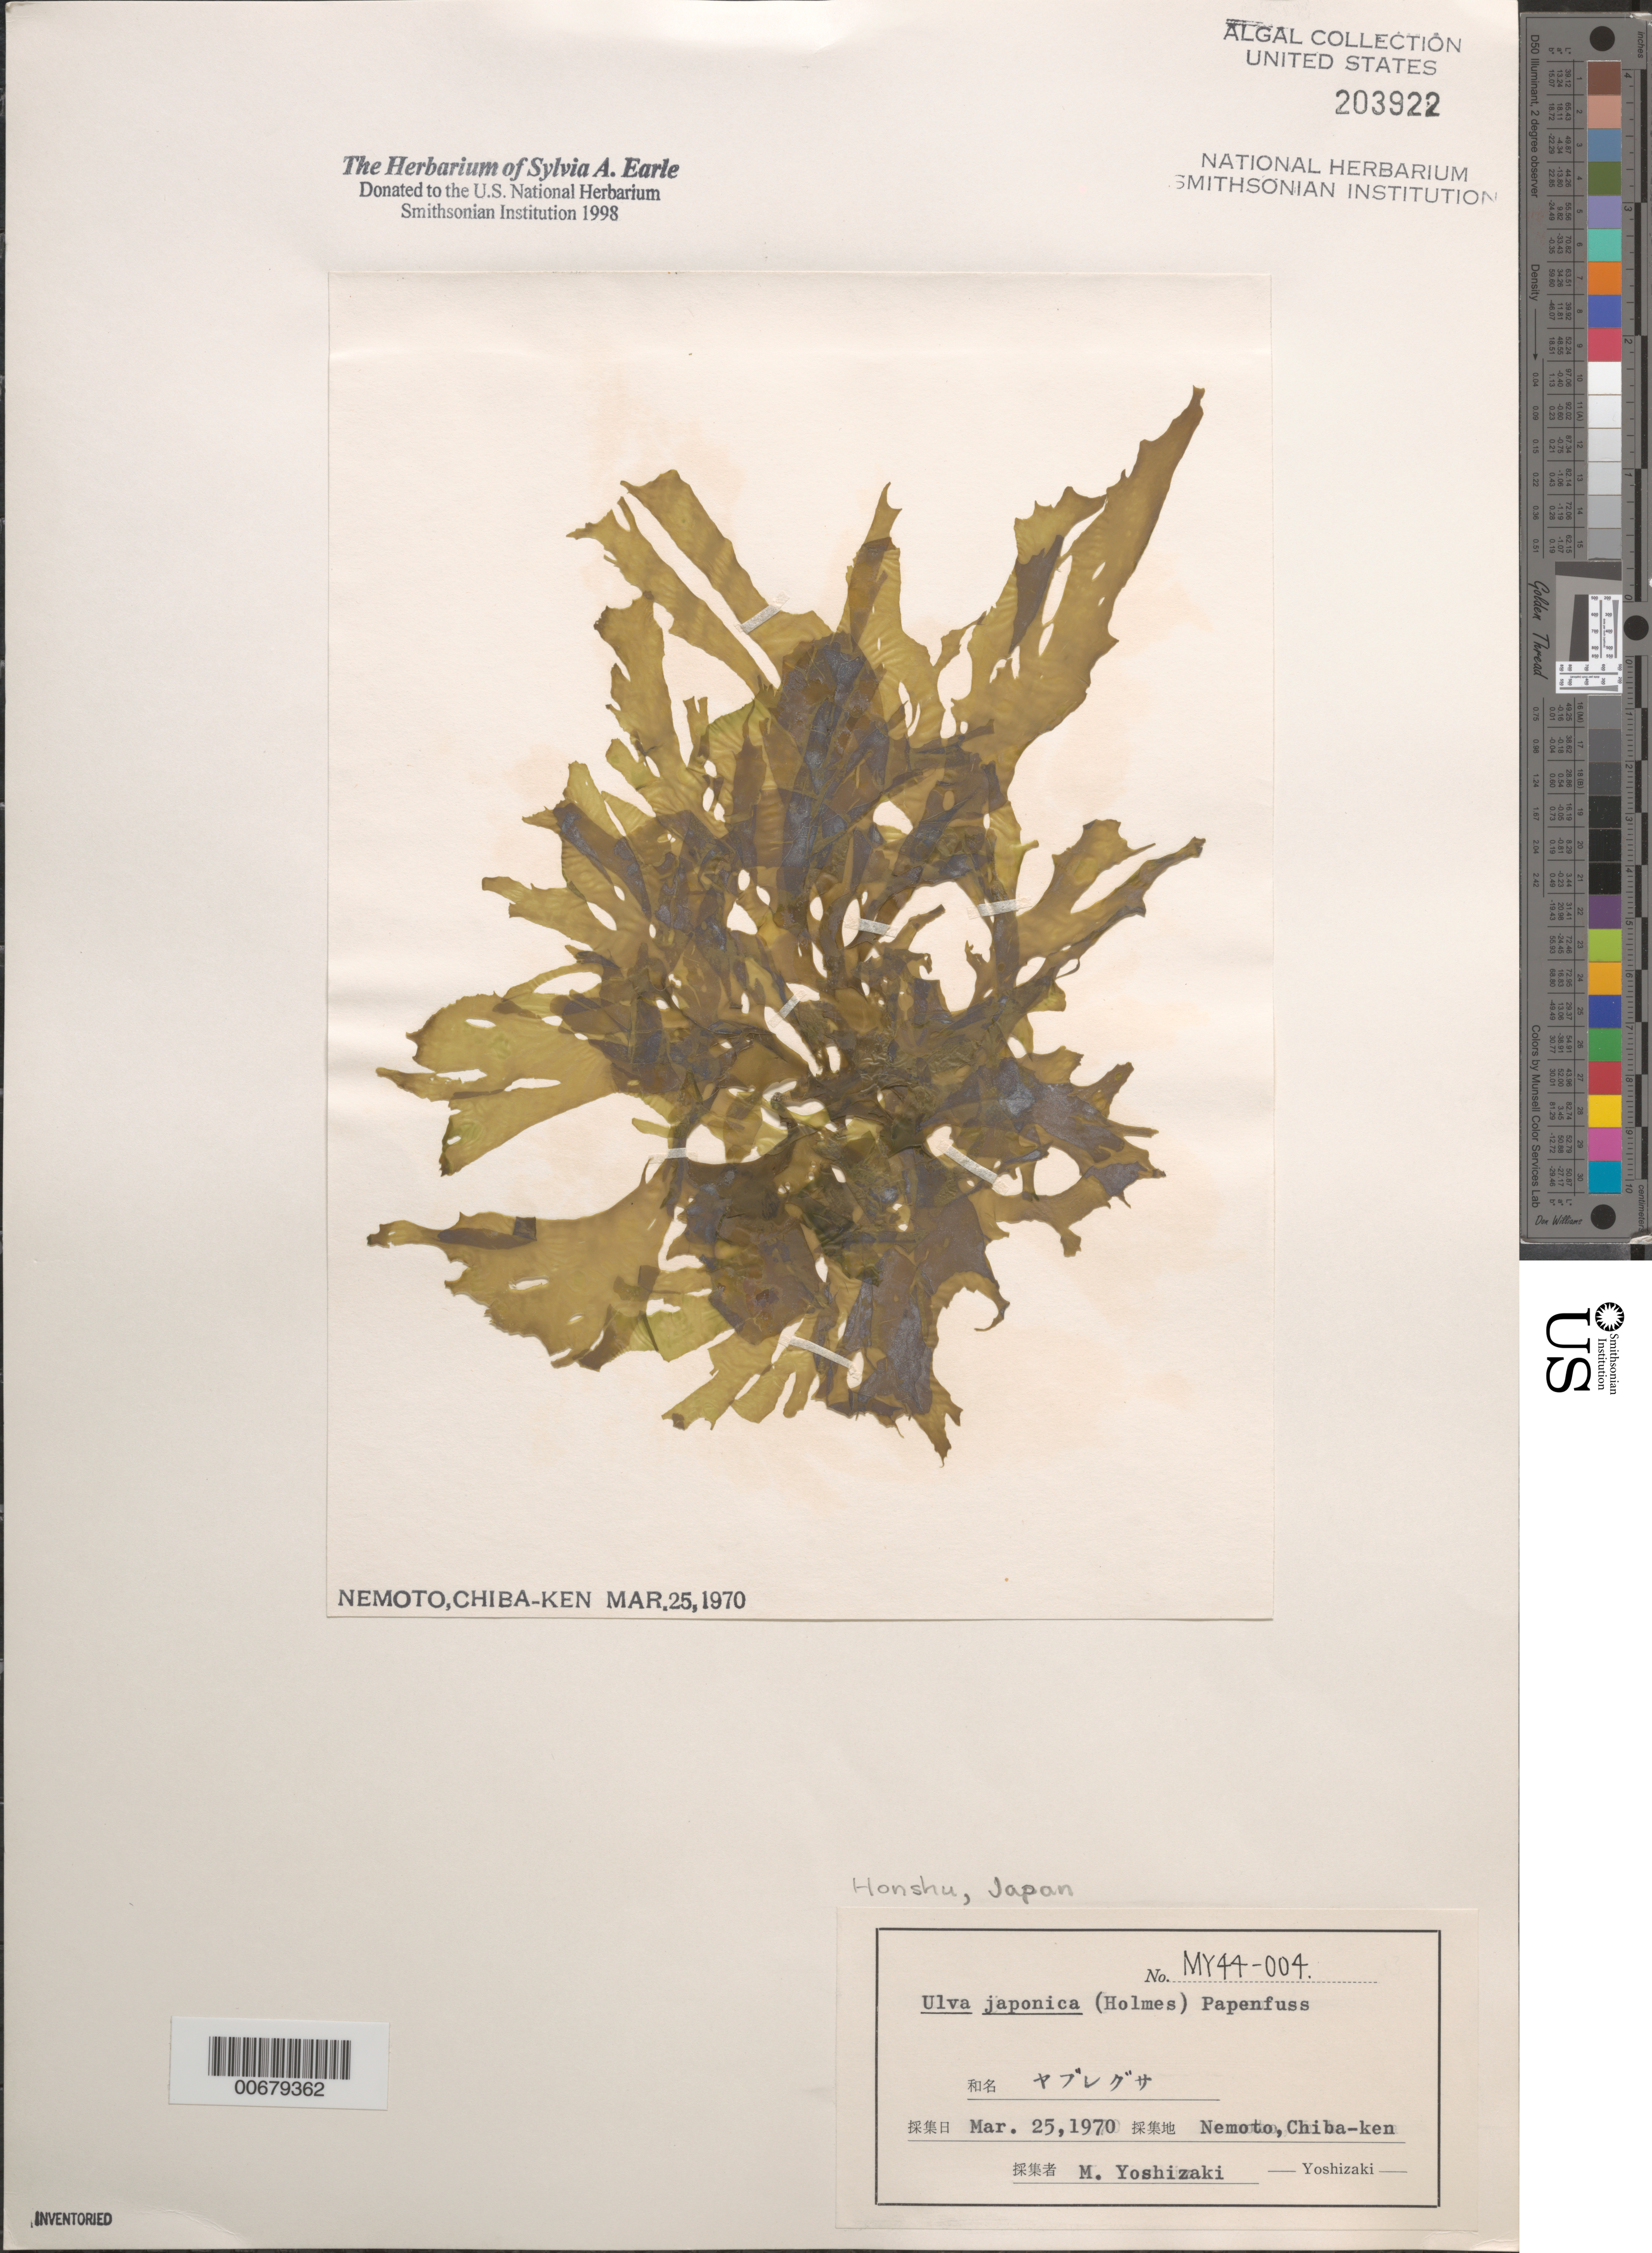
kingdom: Plantae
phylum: Chlorophyta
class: Ulvophyceae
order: Ulvales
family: Ulvaceae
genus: Ulva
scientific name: Ulva japonica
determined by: Yoshizaki, M.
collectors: M. Yoshizaki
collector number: MY 44-004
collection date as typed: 25 Mar 1970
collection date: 1970-03-25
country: Japan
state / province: Tiba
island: Honshu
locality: Nemoto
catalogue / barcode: US 203922